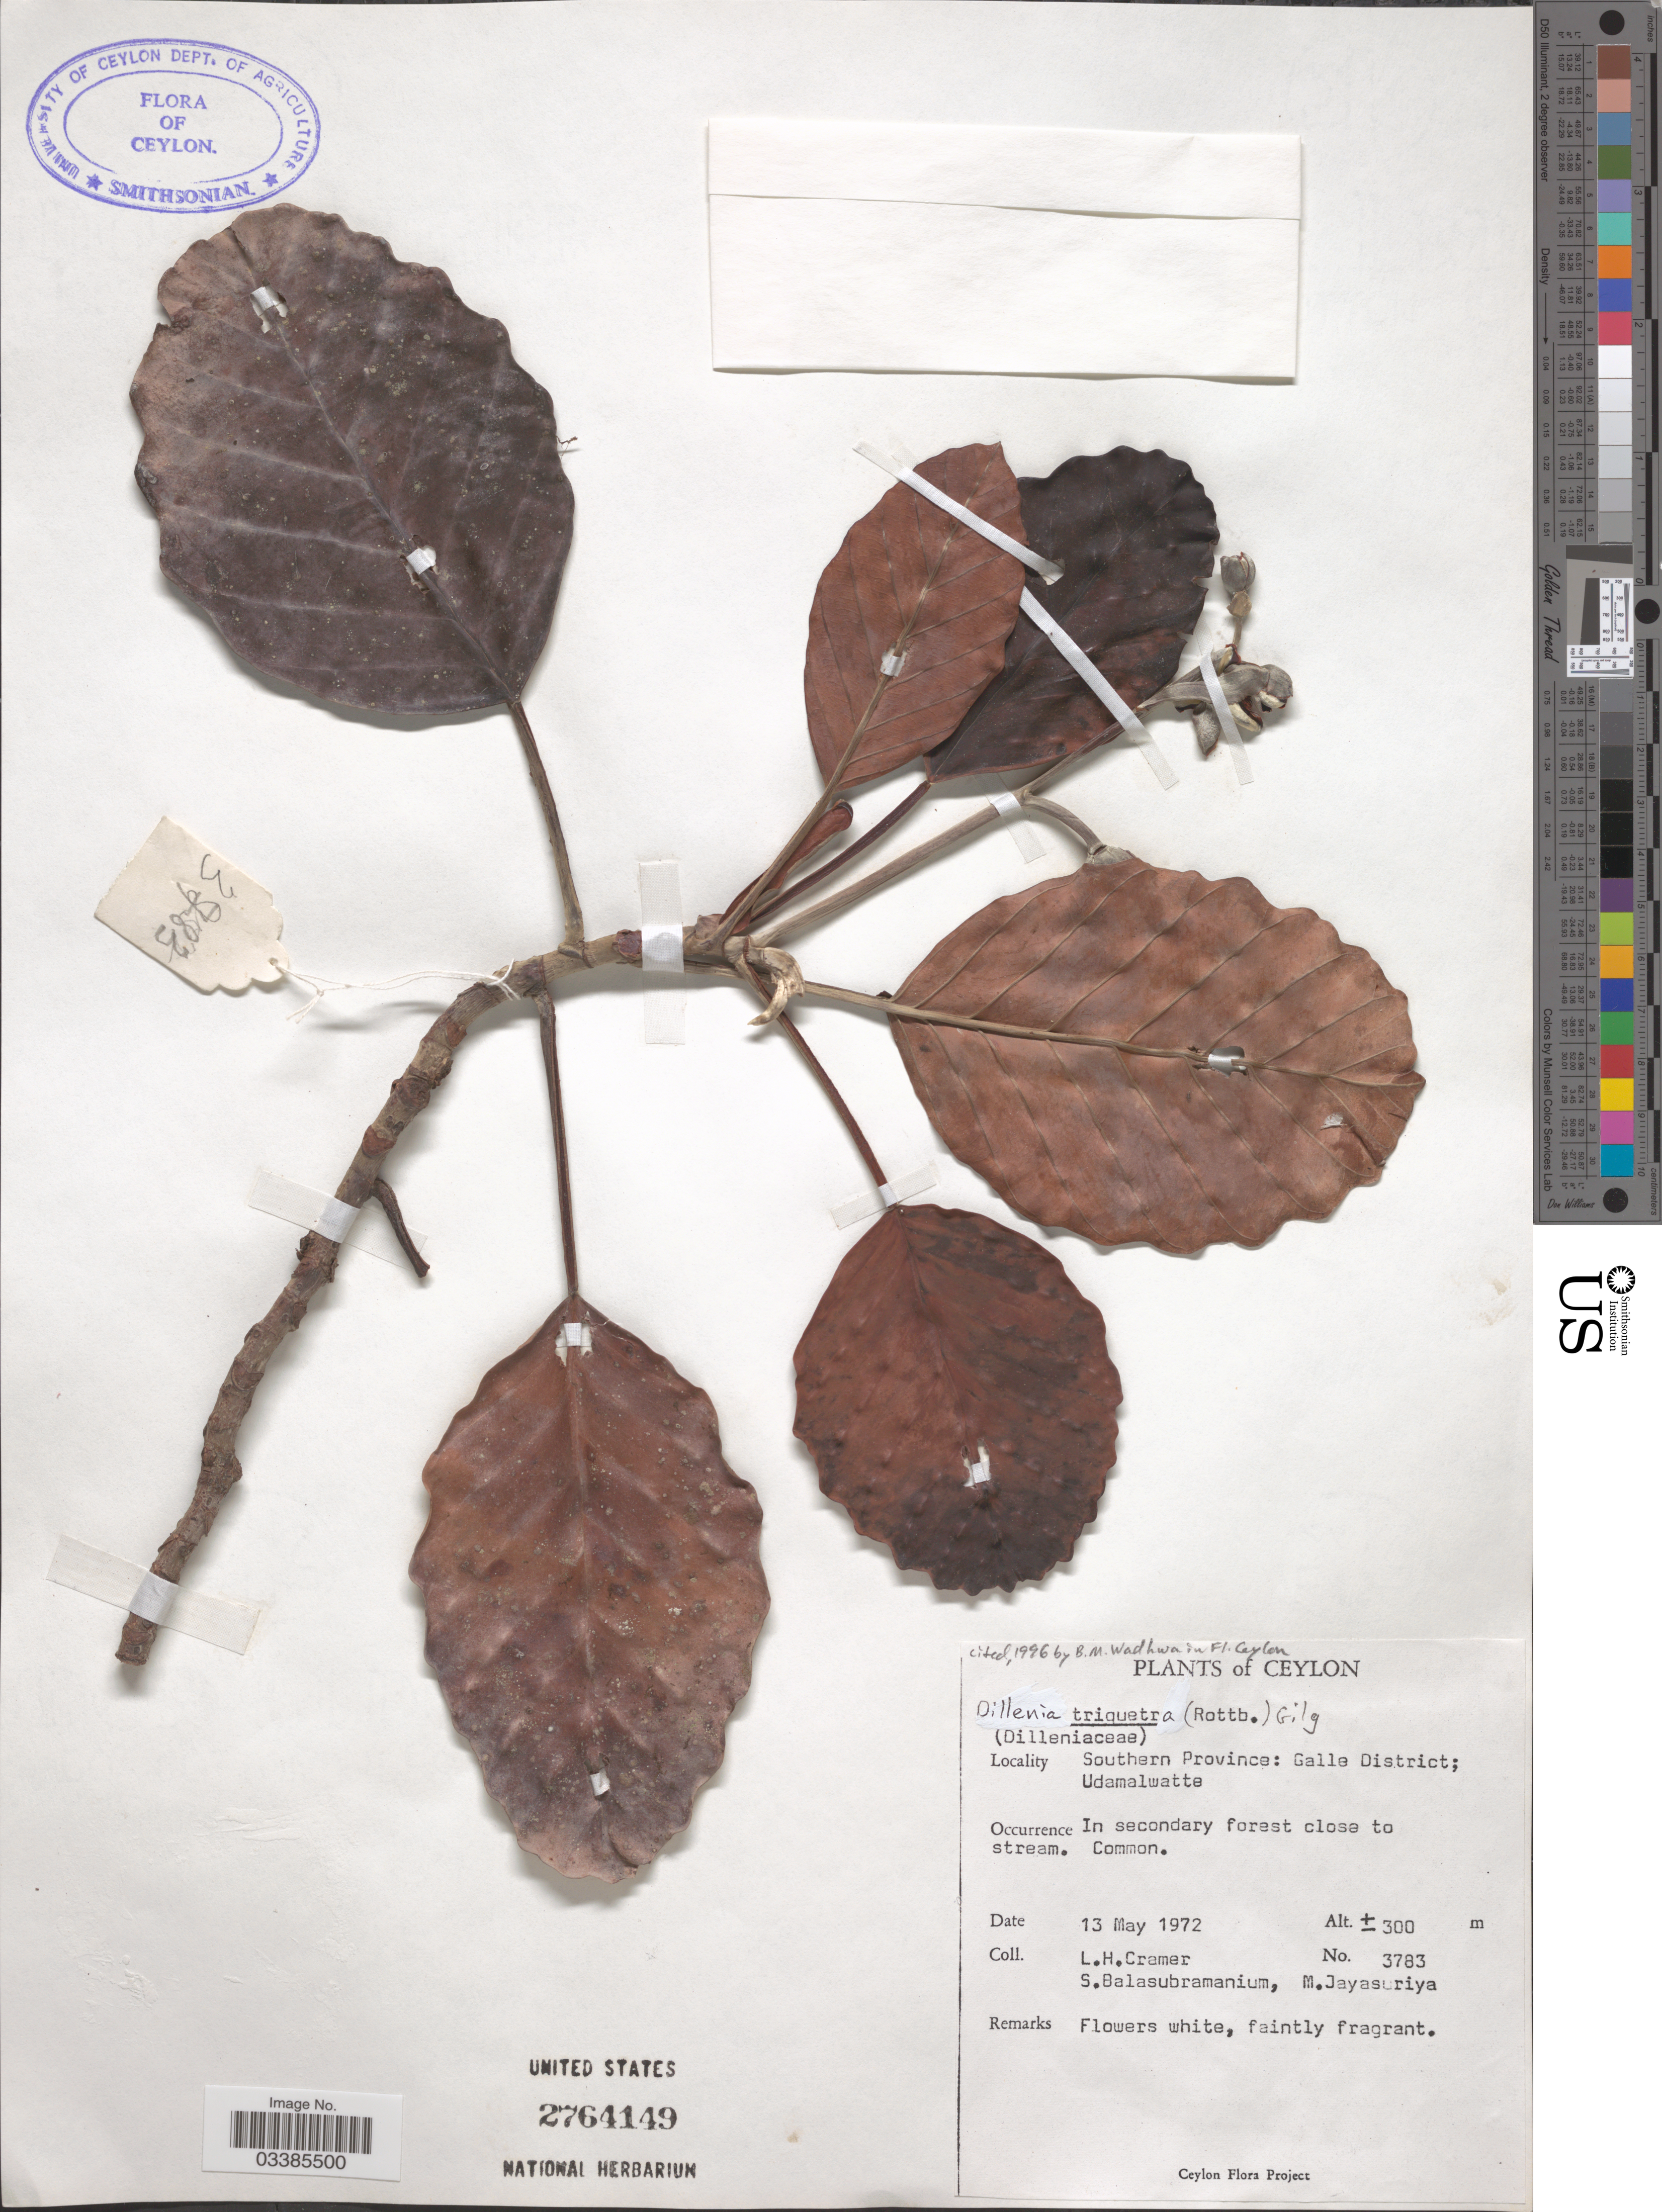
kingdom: Plantae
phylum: Tracheophyta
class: Magnoliopsida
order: Dilleniales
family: Dilleniaceae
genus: Dillenia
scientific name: Dillenia triquetra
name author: (Rottb.) Gilg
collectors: L. H. Cramer, S. Balasubramanium & M. Jayasuriya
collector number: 3783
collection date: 1972-05-13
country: Sri Lanka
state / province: Southern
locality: Ceylon. Galle District; Udamalwatte.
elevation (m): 300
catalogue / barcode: US 2764149